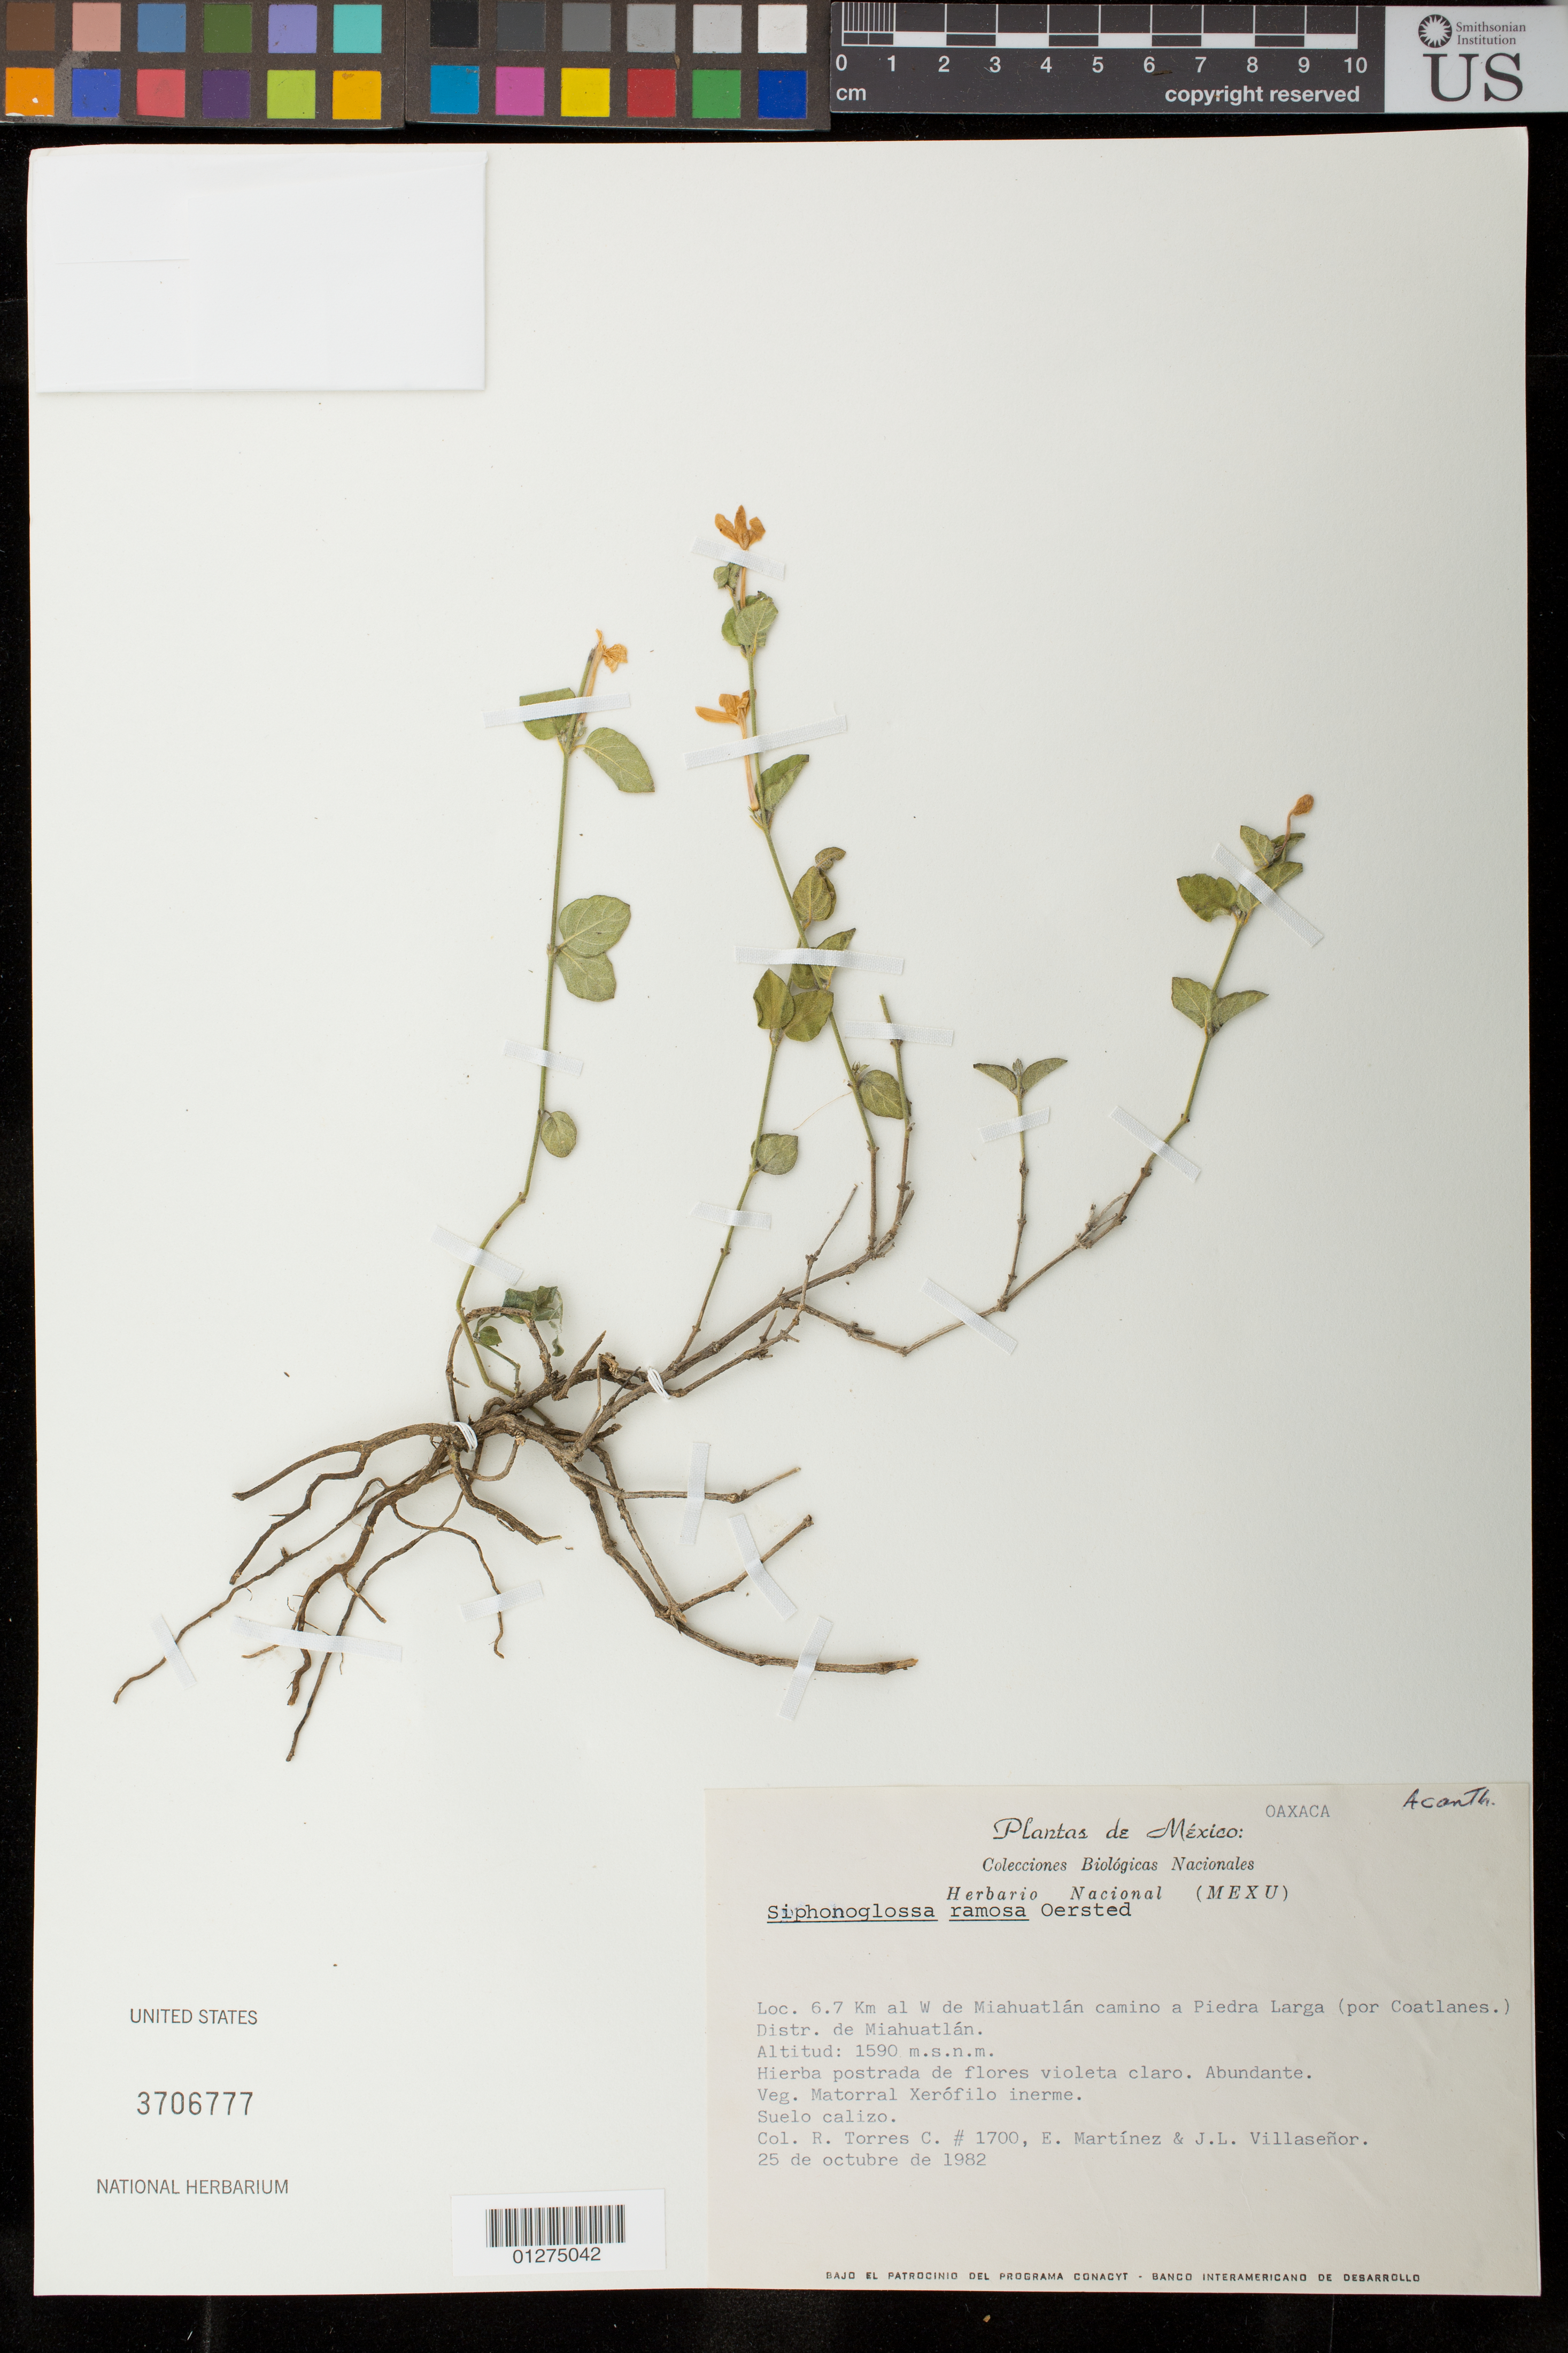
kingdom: Plantae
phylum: Tracheophyta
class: Magnoliopsida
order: Lamiales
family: Acanthaceae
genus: Justicia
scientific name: Justicia ramosa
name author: (Oerst.) V.A.W. Graham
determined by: Strong, Mark T., (BOT), Smithsonian Institution - National Museum of Natural History (UNITED STATES)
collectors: R. Torres C., E. Martínez & J. Villaseñor R.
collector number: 1700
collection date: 1982-10-25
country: Mexico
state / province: Oaxaca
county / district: Miahuatlán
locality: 6.7 Km al W de Miahuatlán camino a Piedra Larga (por Coatlanes)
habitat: matorral xerofilo inerme, suelo calizo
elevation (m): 1590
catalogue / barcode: US 3706777